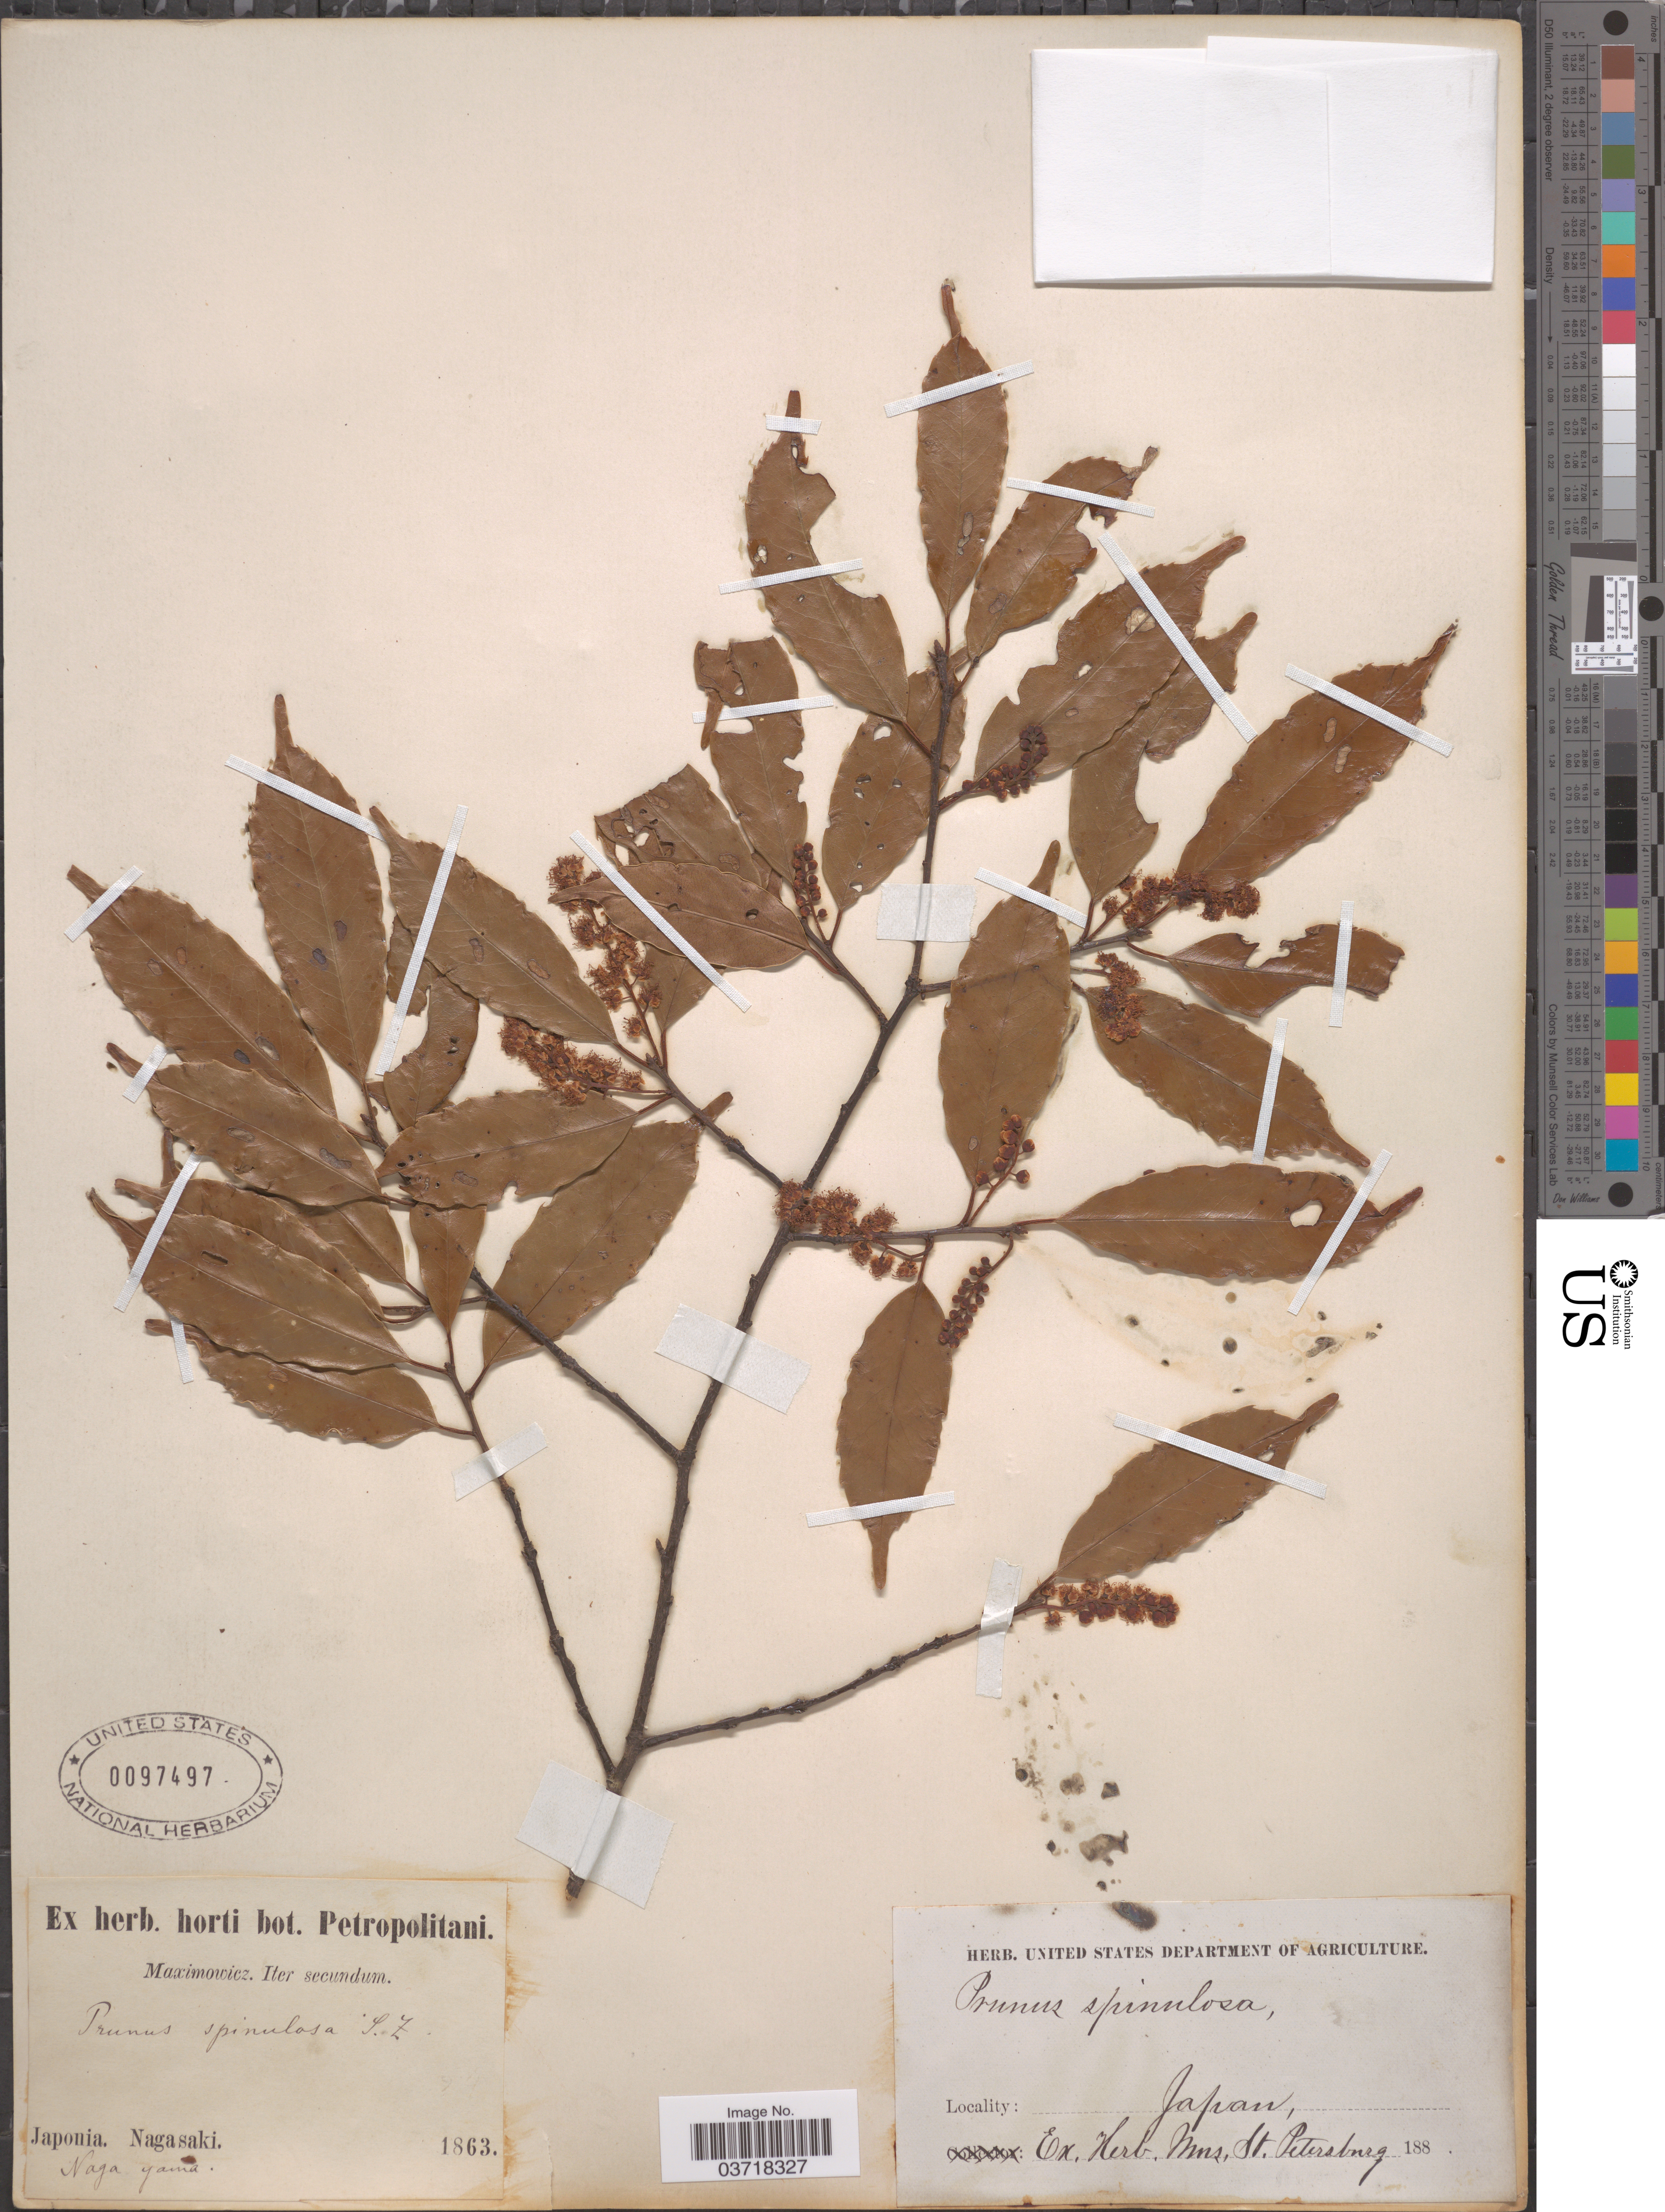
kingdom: Plantae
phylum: Tracheophyta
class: Magnoliopsida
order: Rosales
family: Rosaceae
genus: Prunus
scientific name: Prunus spinulosa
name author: Siebold & Zucc.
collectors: Maximowicz, --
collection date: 1863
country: Japan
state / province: Nagasaki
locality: Naga yama.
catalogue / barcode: US 97497